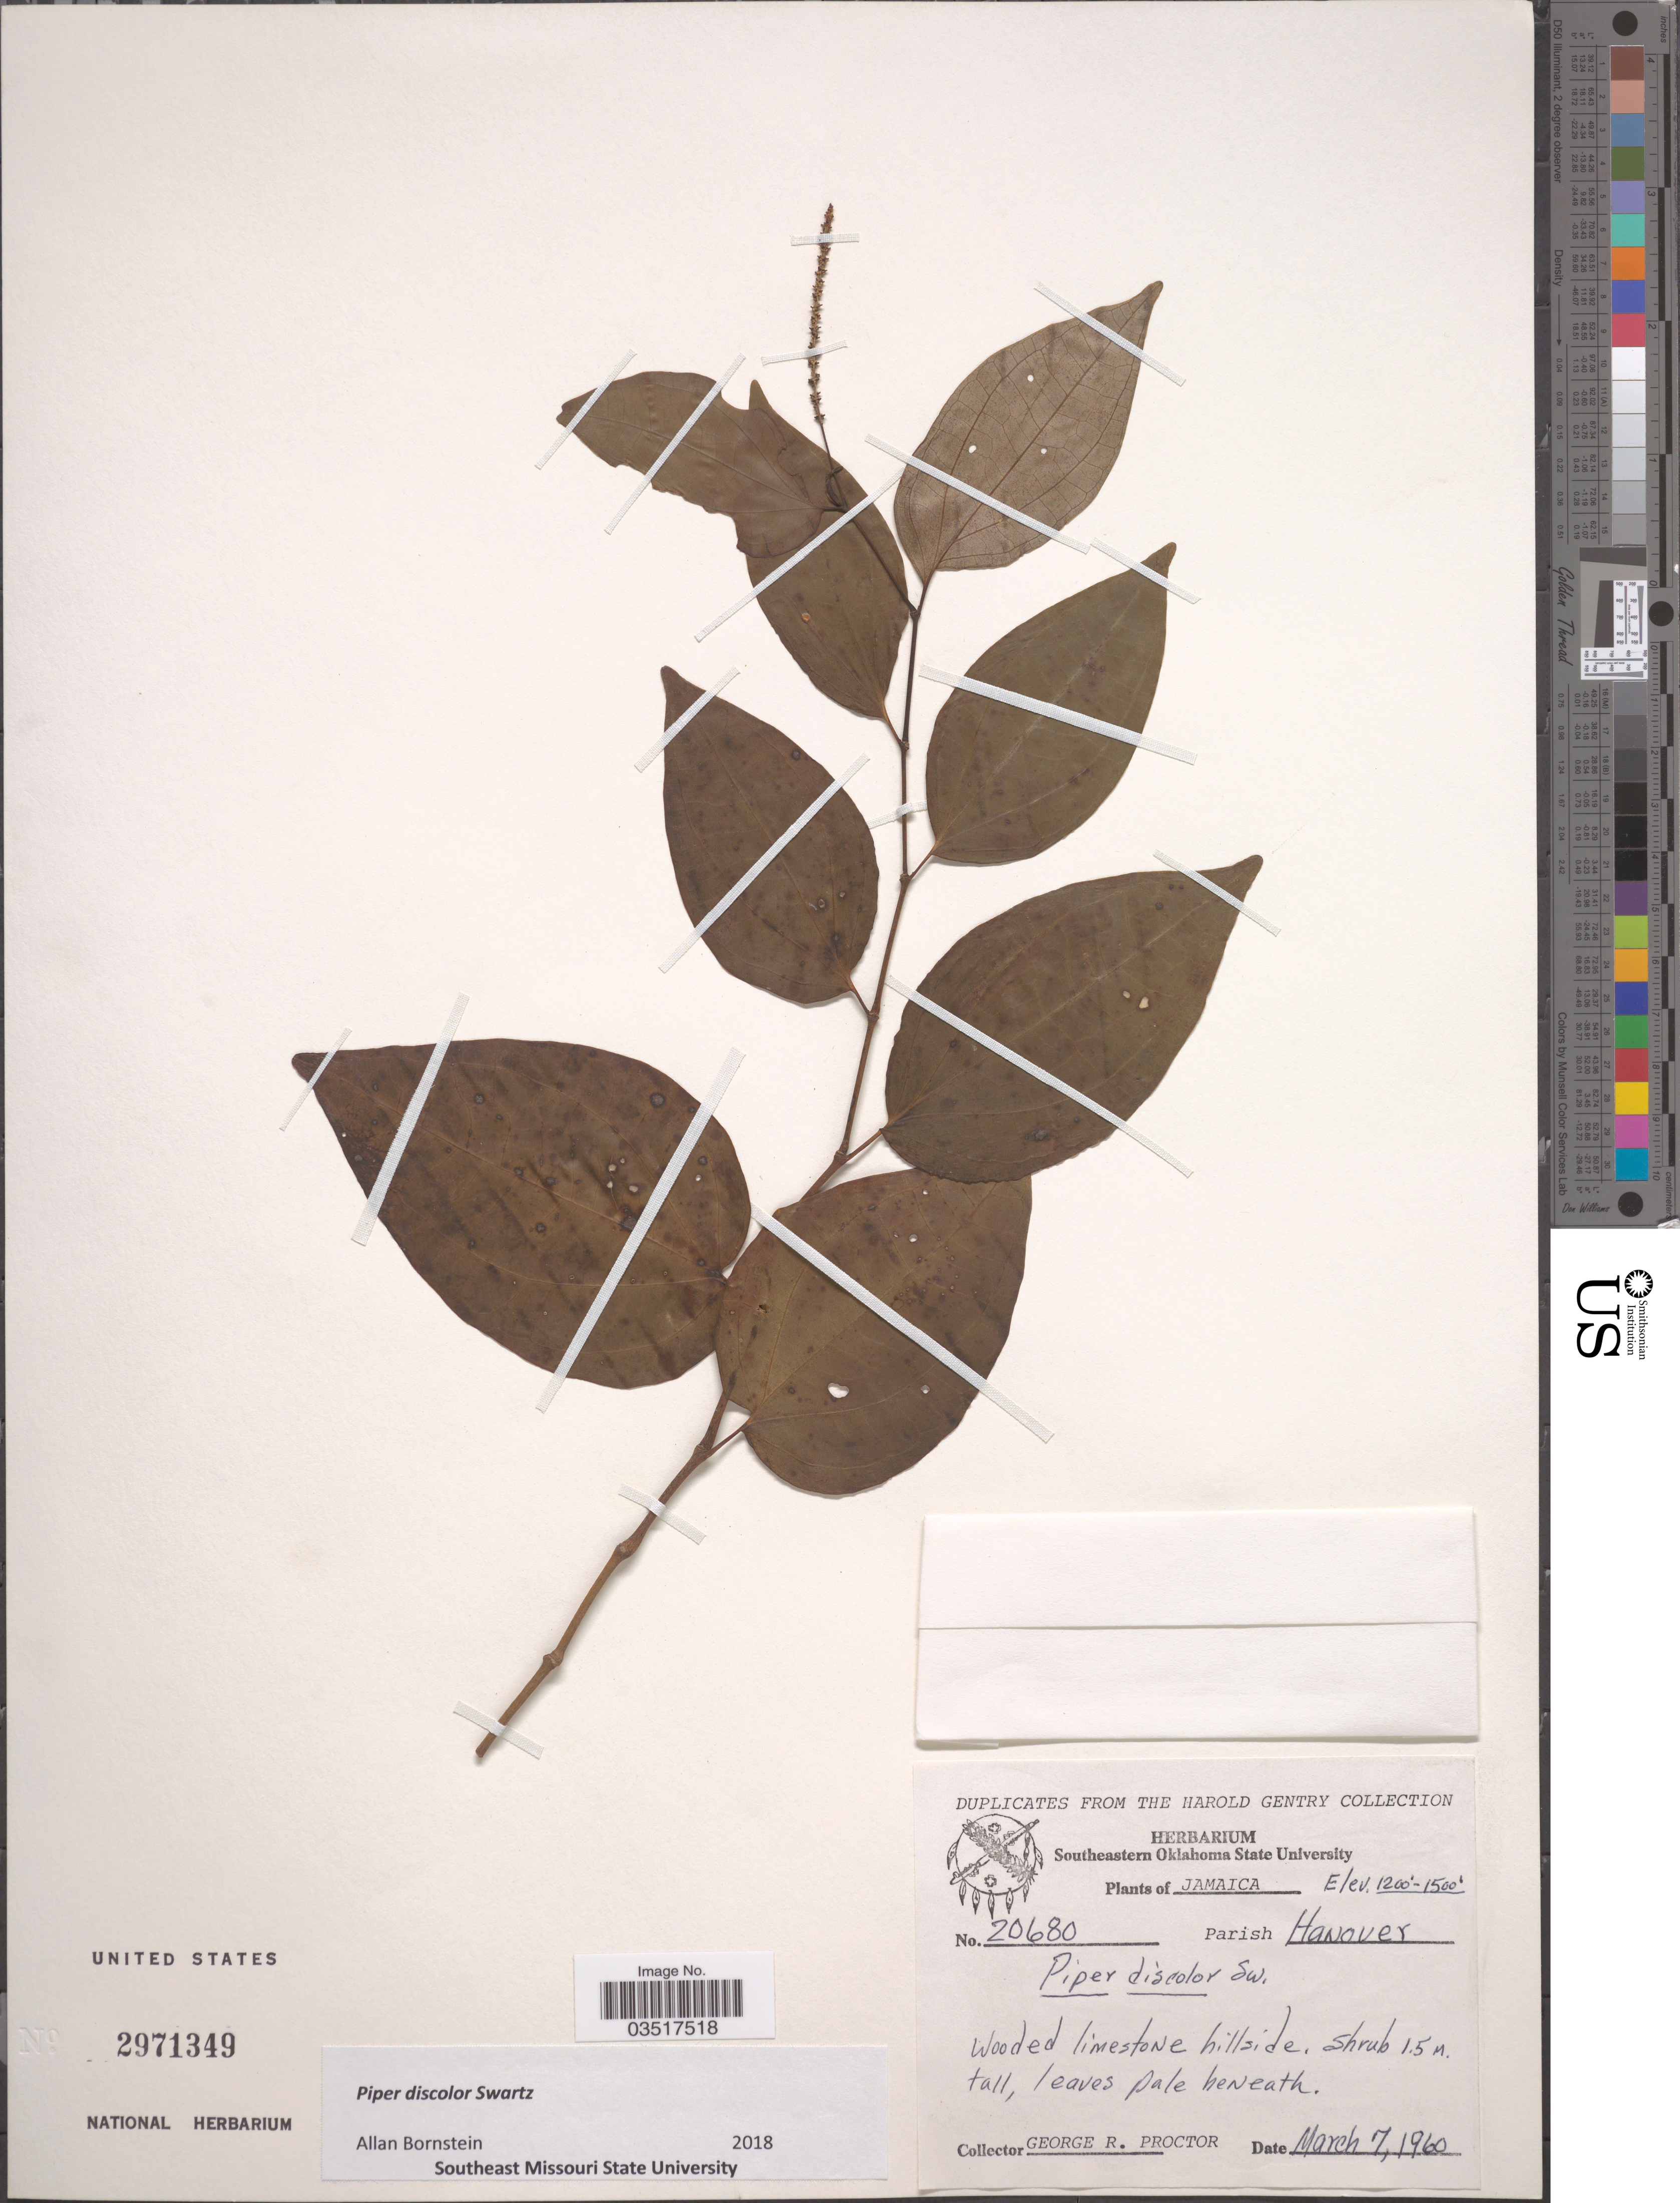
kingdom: Plantae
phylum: Tracheophyta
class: Magnoliopsida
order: Piperales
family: Piperaceae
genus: Piper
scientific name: Piper discolor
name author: Sw.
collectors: G. R. Proctor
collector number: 20680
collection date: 1960-03-07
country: Jamaica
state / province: Hanover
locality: Parish Hanover. Wooded limestone hillside.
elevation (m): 366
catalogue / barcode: US 2971349